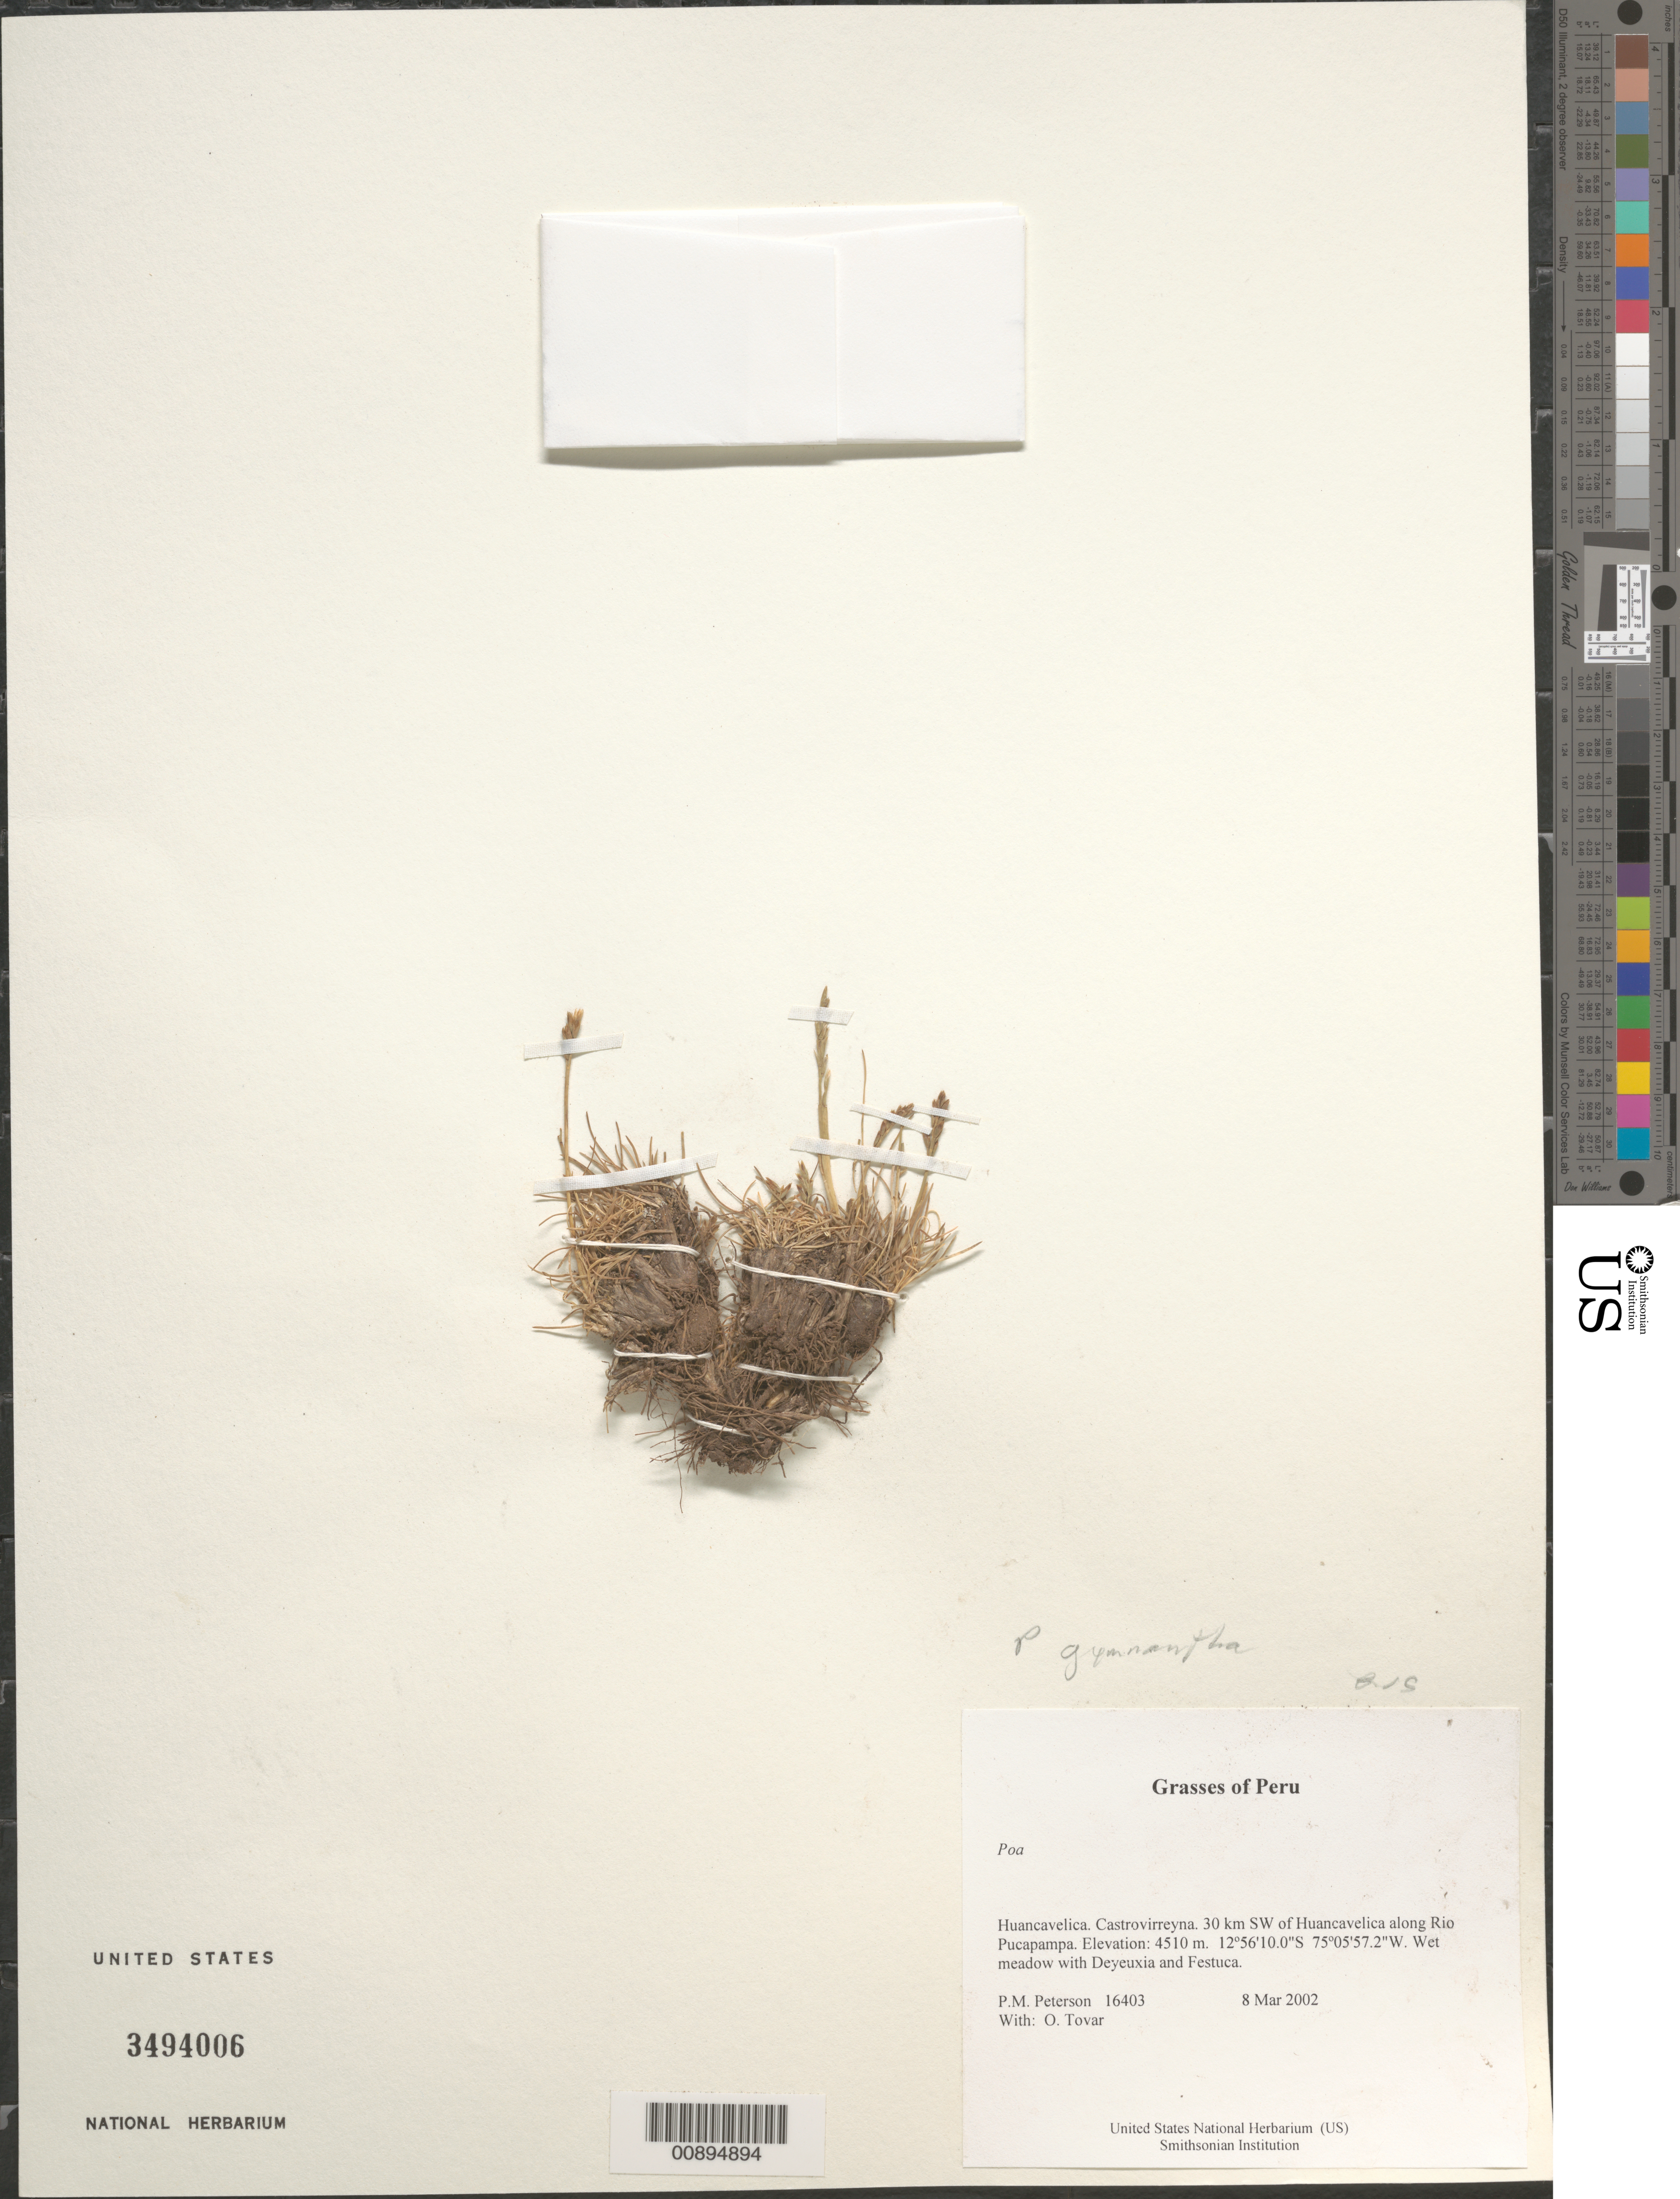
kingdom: Plantae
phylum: Tracheophyta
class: Liliopsida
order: Poales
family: Poaceae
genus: Poa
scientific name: Poa gymnantha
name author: Pilg.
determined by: Soreng, Robert J., Research Associate (BOT), Smithsonian Institution - National Museum of Natural History (UNITED STATES)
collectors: P. M. Peterson & Ó. Tovar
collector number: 16403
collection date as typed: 08 Mar 2002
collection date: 2002-03-08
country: Peru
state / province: Huancavelica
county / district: Castrovirreyna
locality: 30 km SW of Huancavelica along Rio Pucapampa.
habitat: Wet meadow with ~Deyeuxia~ and ~Festuca~.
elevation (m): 4510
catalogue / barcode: US 3494006